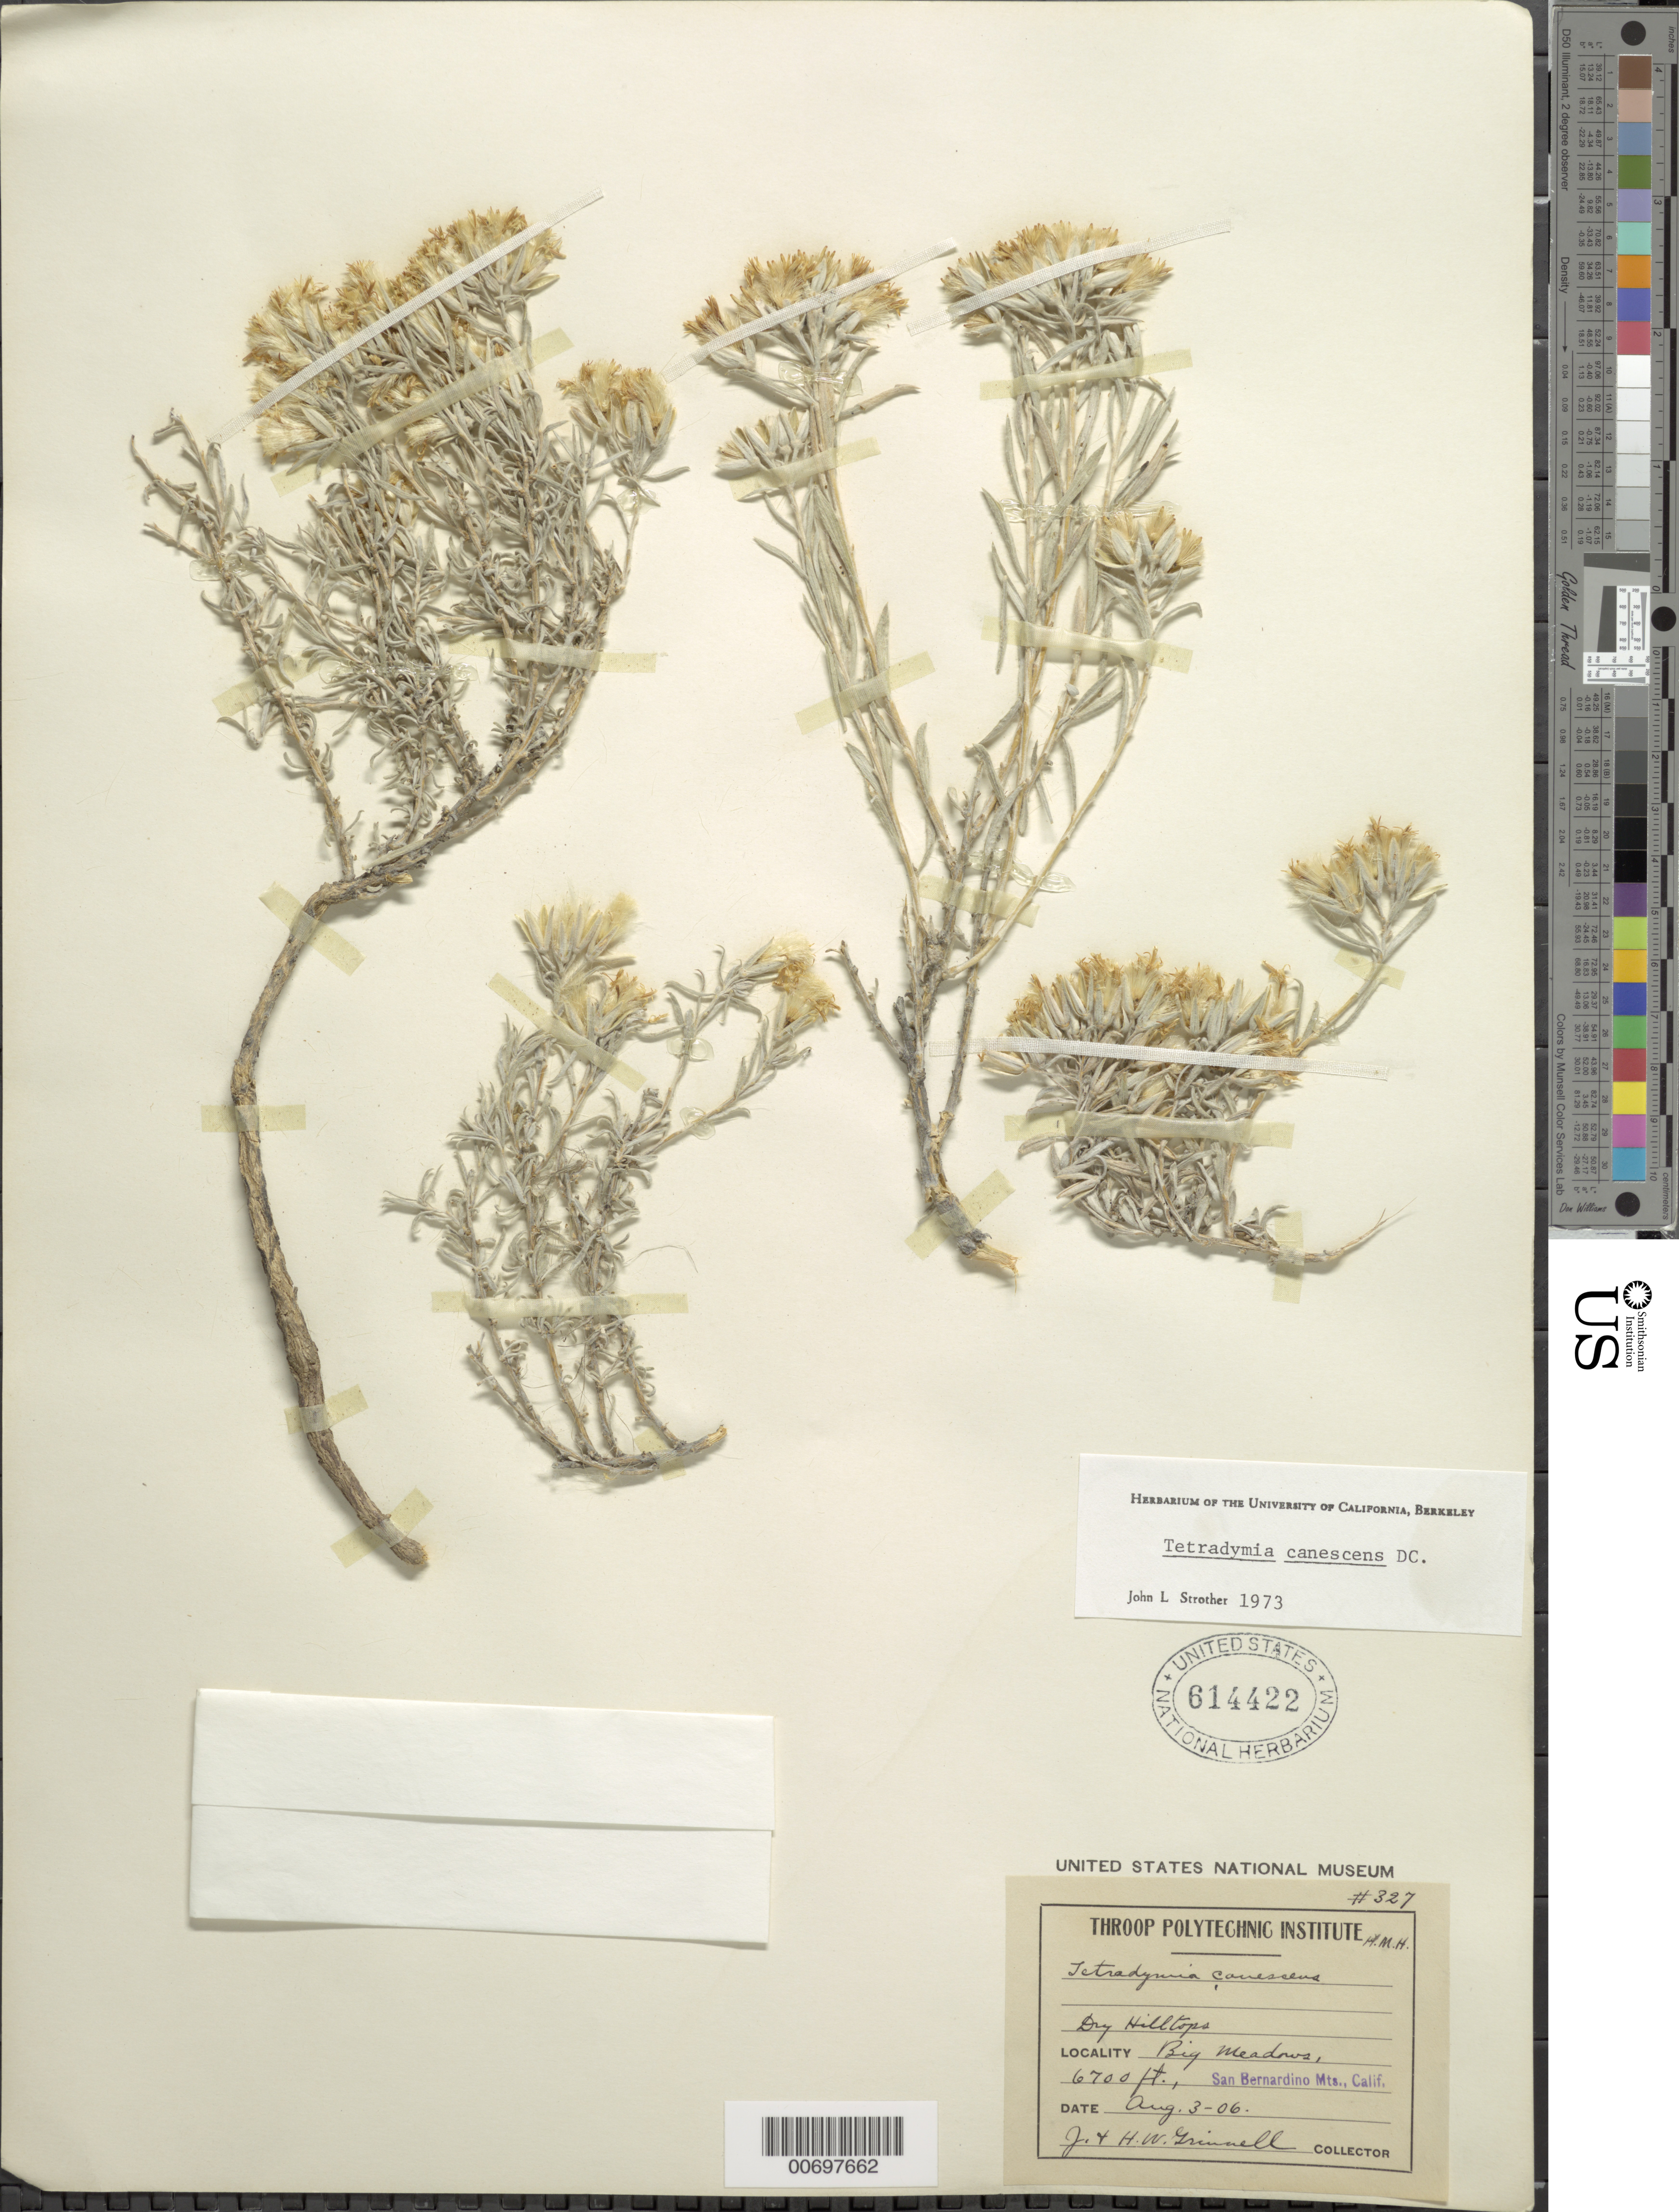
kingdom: Plantae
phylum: Tracheophyta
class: Magnoliopsida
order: Asterales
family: Asteraceae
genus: Tetradymia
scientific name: Tetradymia canescens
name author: DC.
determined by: Strother, J. L., (UC), University of California Berkeley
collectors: J. Grinnell & H. Grinnell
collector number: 327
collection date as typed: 03 Aug 1906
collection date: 1906-08-03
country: United States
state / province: California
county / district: San Bernardino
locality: Big Meadows, San Bernardino Mts.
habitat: Dry Hilltops.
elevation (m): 2042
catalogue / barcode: US 614422